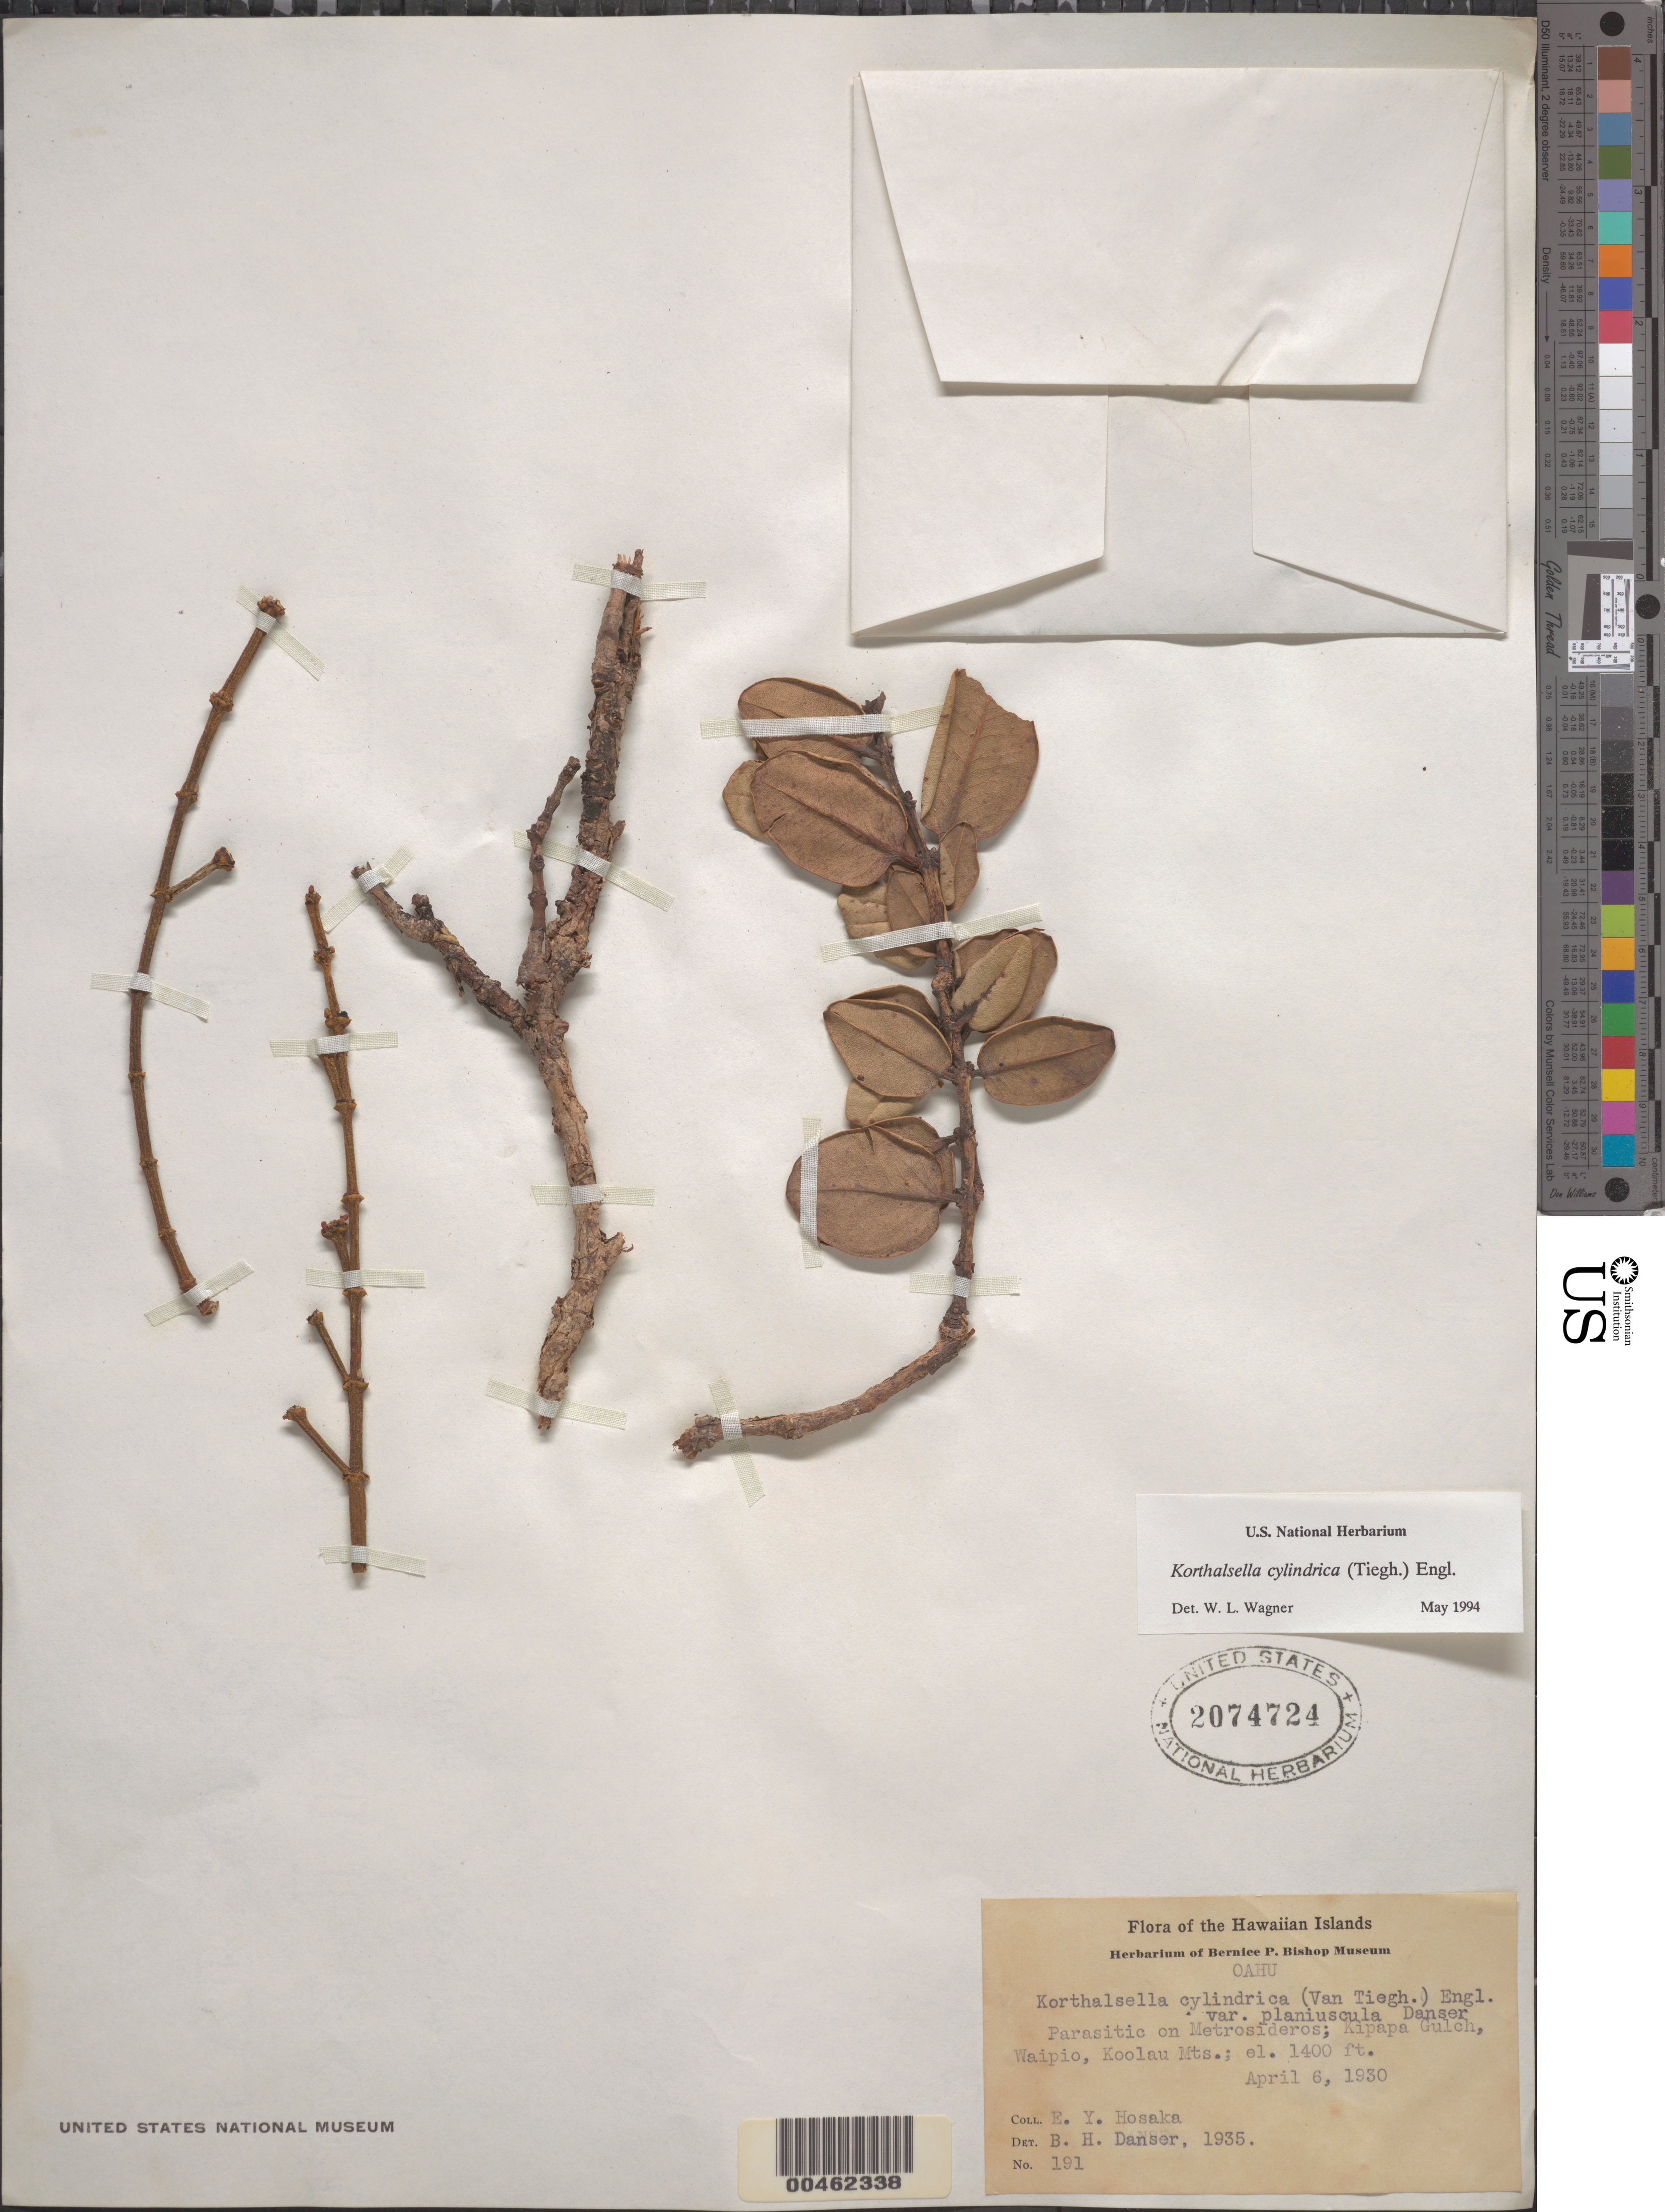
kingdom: Plantae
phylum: Tracheophyta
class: Magnoliopsida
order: Santalales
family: Viscaceae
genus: Korthalsella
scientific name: Korthalsella cylindrica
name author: (Tiegh.) Engl.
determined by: Danser, B. H.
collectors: E. Y. Hosaka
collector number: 191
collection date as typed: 6 Apr 1930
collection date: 1930-04-06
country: United States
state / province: Hawaii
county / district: Honolulu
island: Oahu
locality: Kipapa Gulch, Waipio, Koolau Mts.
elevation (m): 427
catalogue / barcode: US 2074724